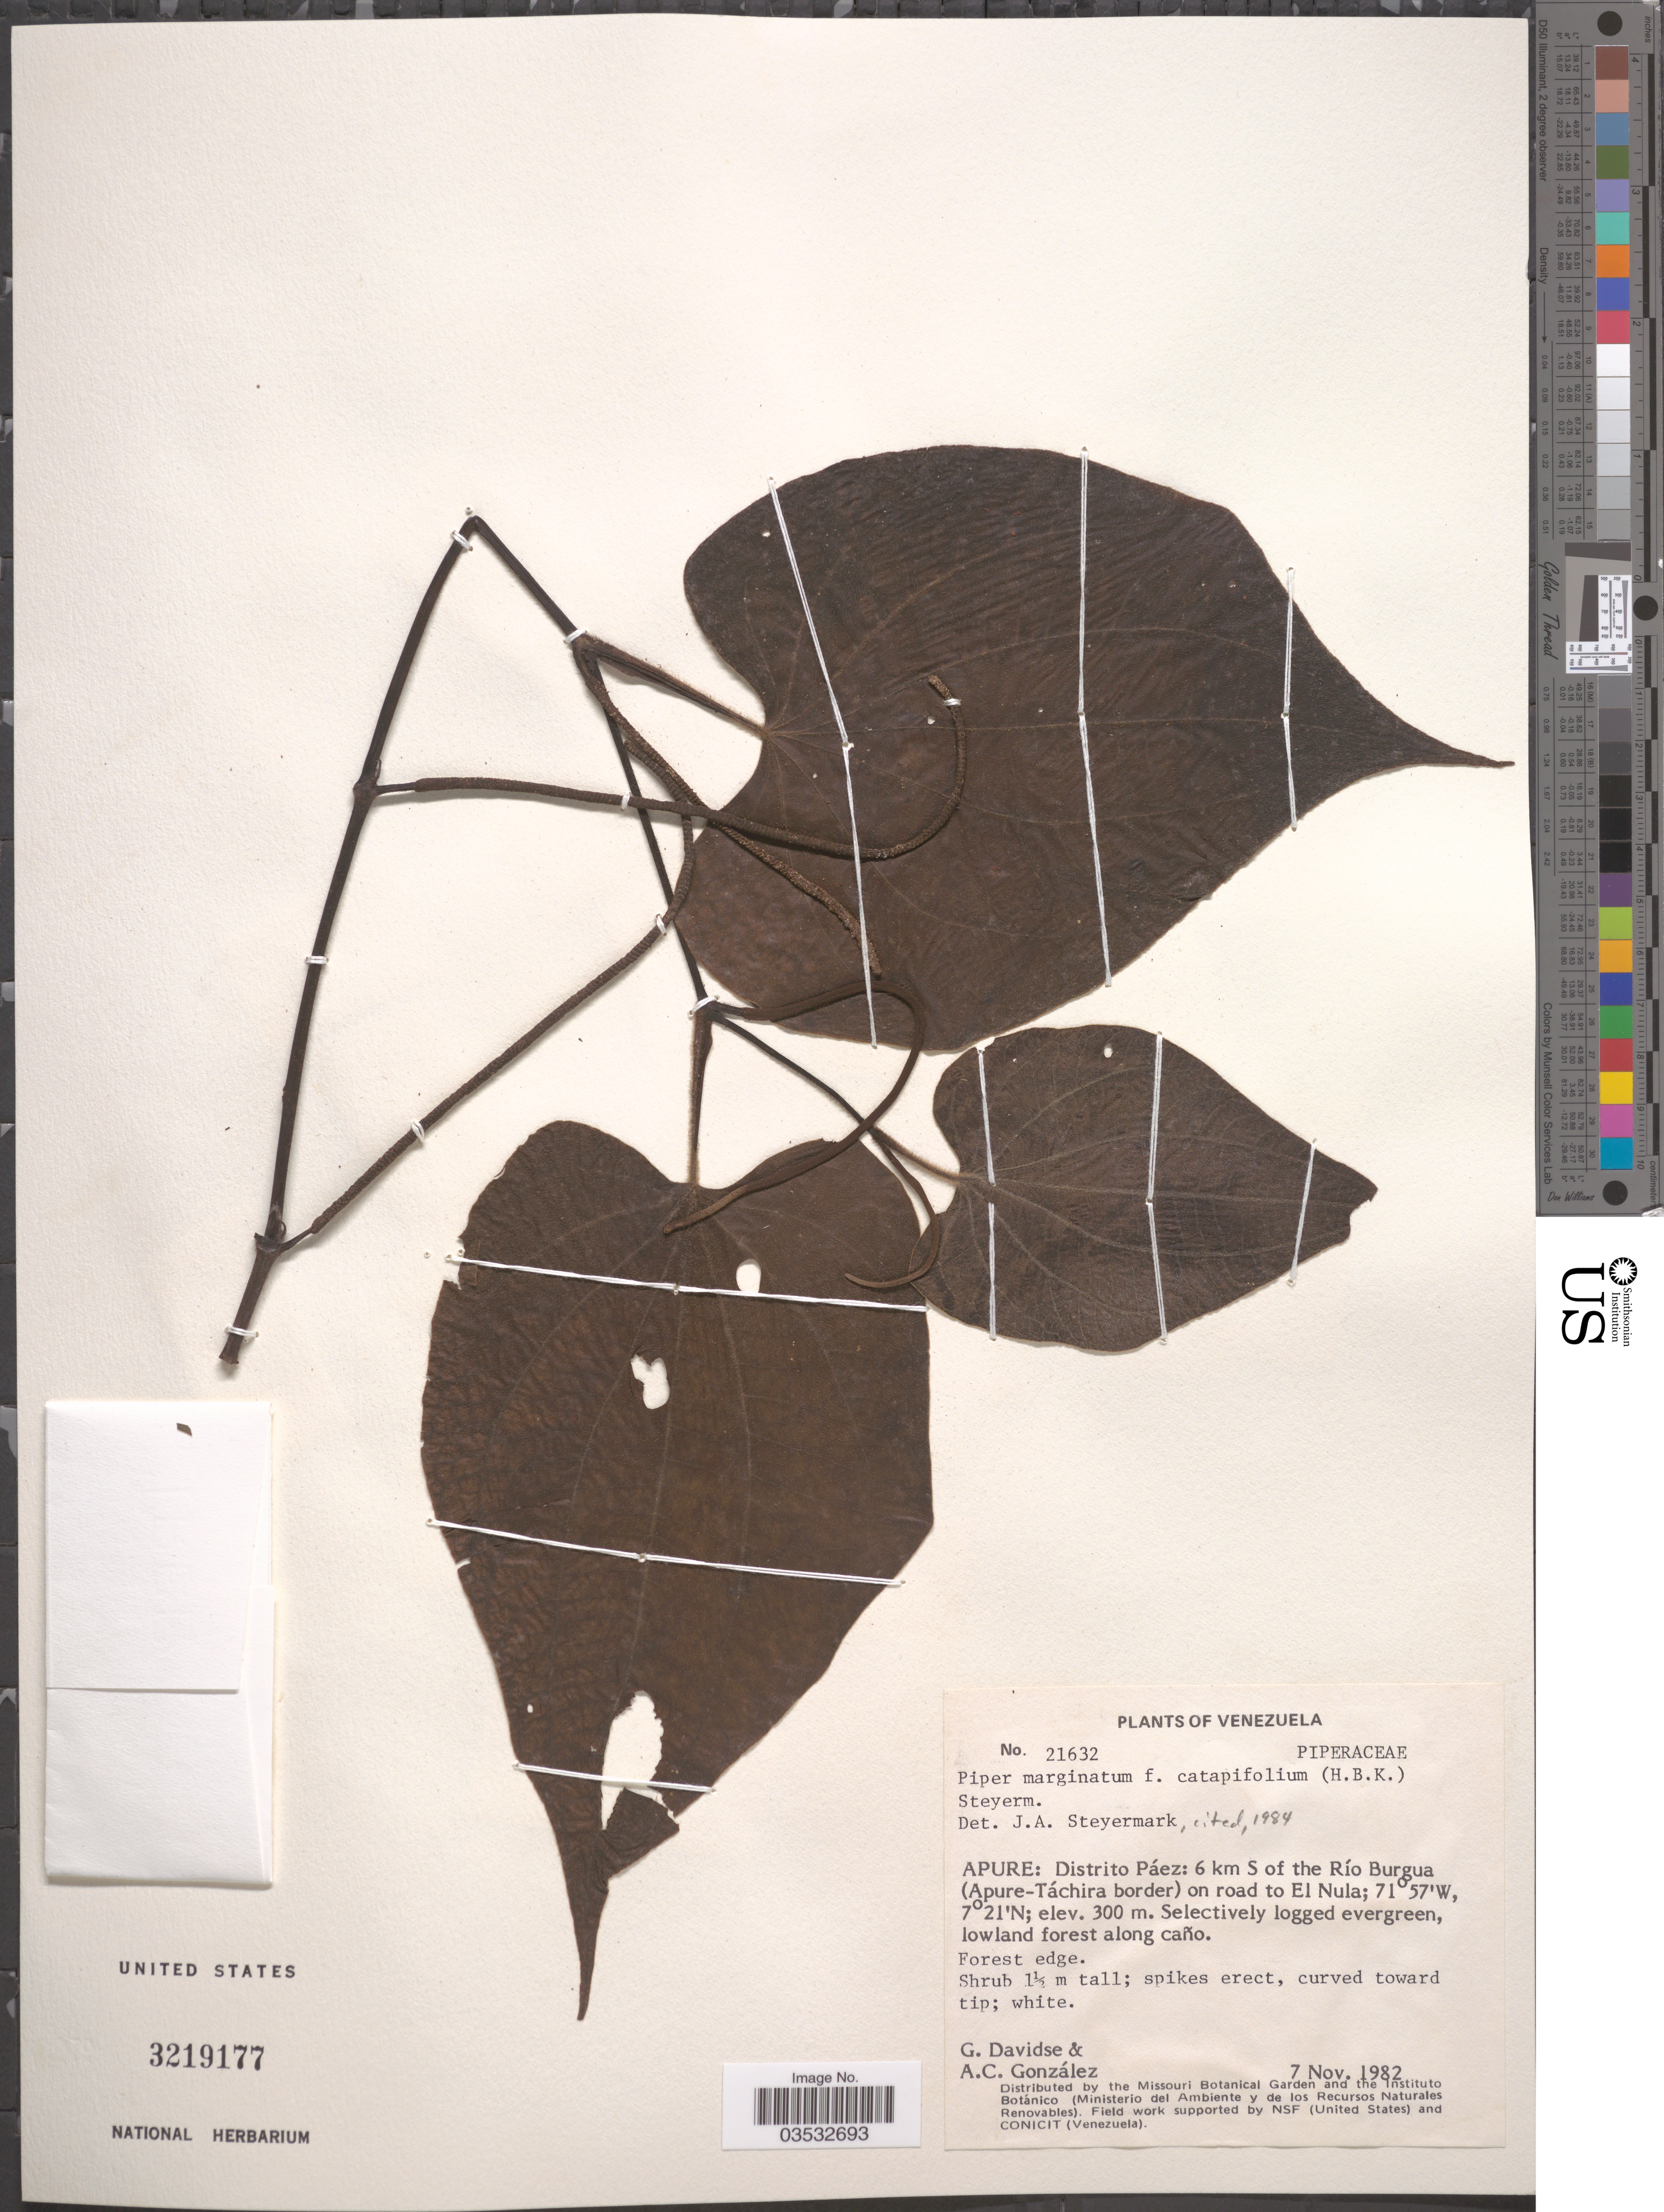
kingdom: Plantae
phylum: Tracheophyta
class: Magnoliopsida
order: Piperales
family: Piperaceae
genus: Piper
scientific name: Piper marginatum f. catalpifolium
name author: (Kunth) Steyerm.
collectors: G. Davidse & A. C. González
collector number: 21632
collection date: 1982-11-07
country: Venezuela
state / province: Apure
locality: Distrito Páez: 6 km S of Río Burgua (Apure-Táchira border) on road to El Nula.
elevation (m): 300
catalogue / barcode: US 3219177